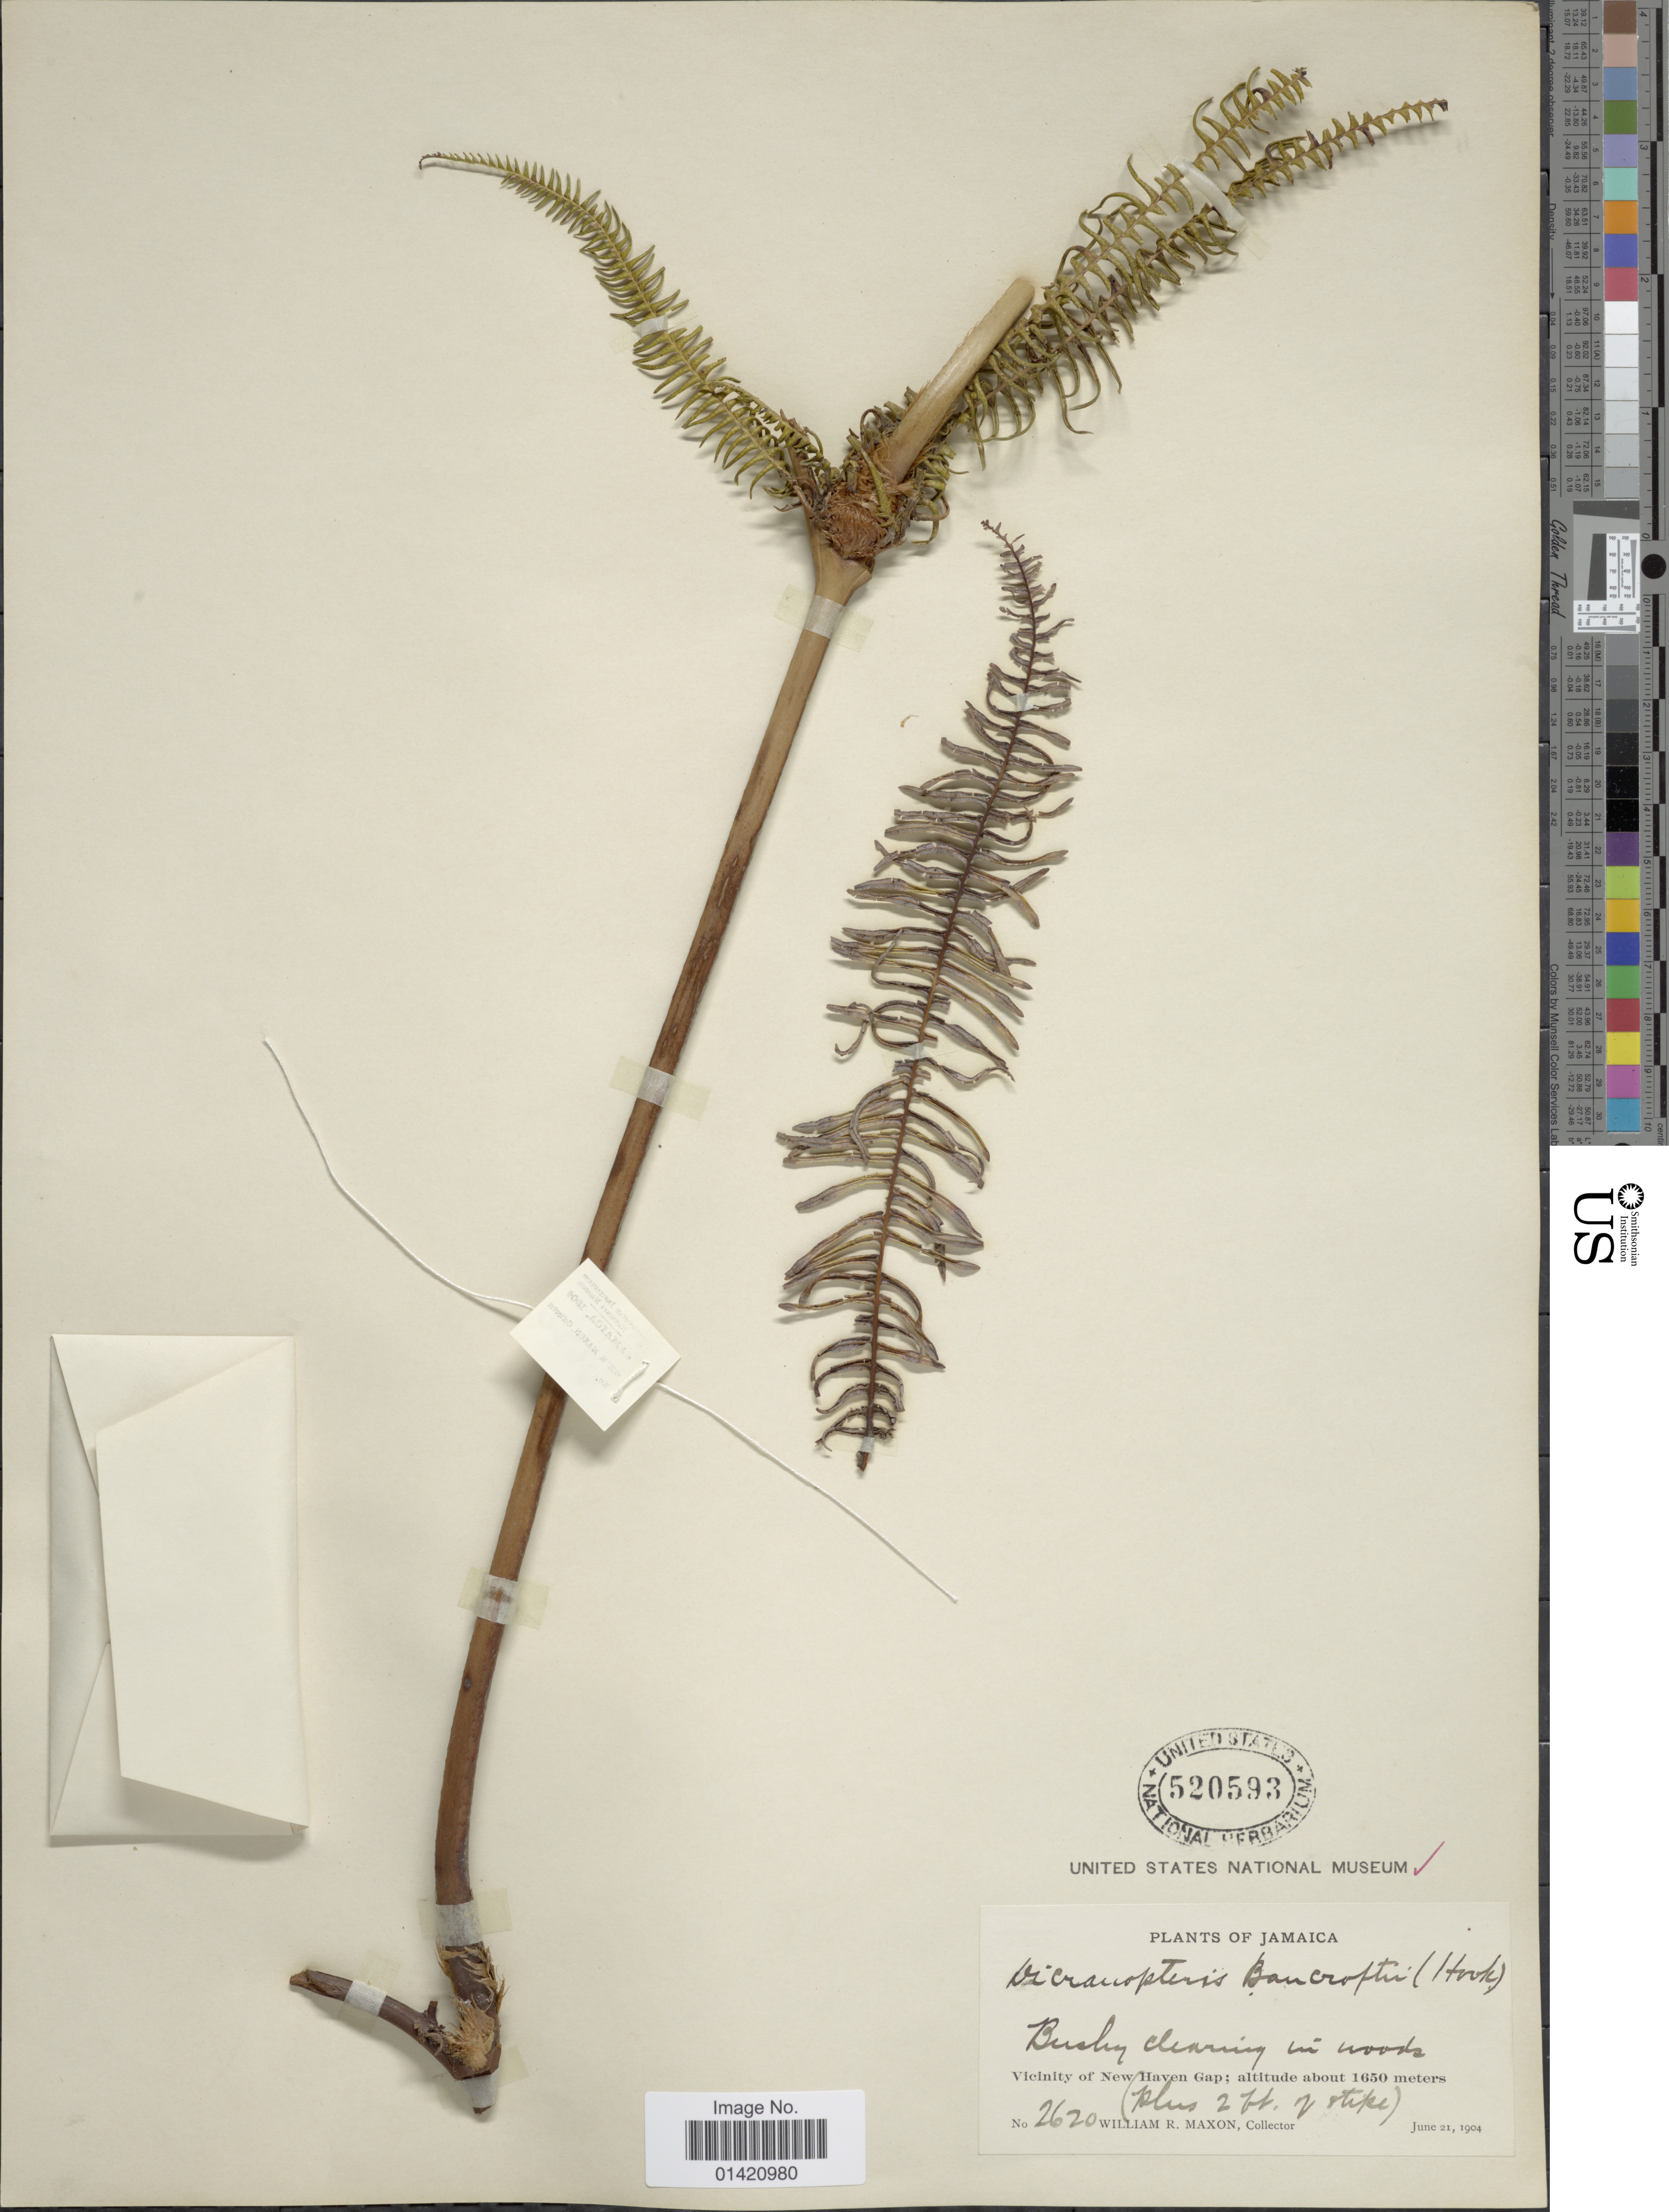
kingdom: Plantae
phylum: Tracheophyta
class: Polypodiopsida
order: Gleicheniales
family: Gleicheniaceae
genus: Diplopterygium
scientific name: Diplopterygium bancroftii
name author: (Hook.) A.R. Sm.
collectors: W. R. Maxon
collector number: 2620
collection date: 1904-06-21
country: Jamaica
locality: Vicinity of New Haven Gap.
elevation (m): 1650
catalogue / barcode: US 520593